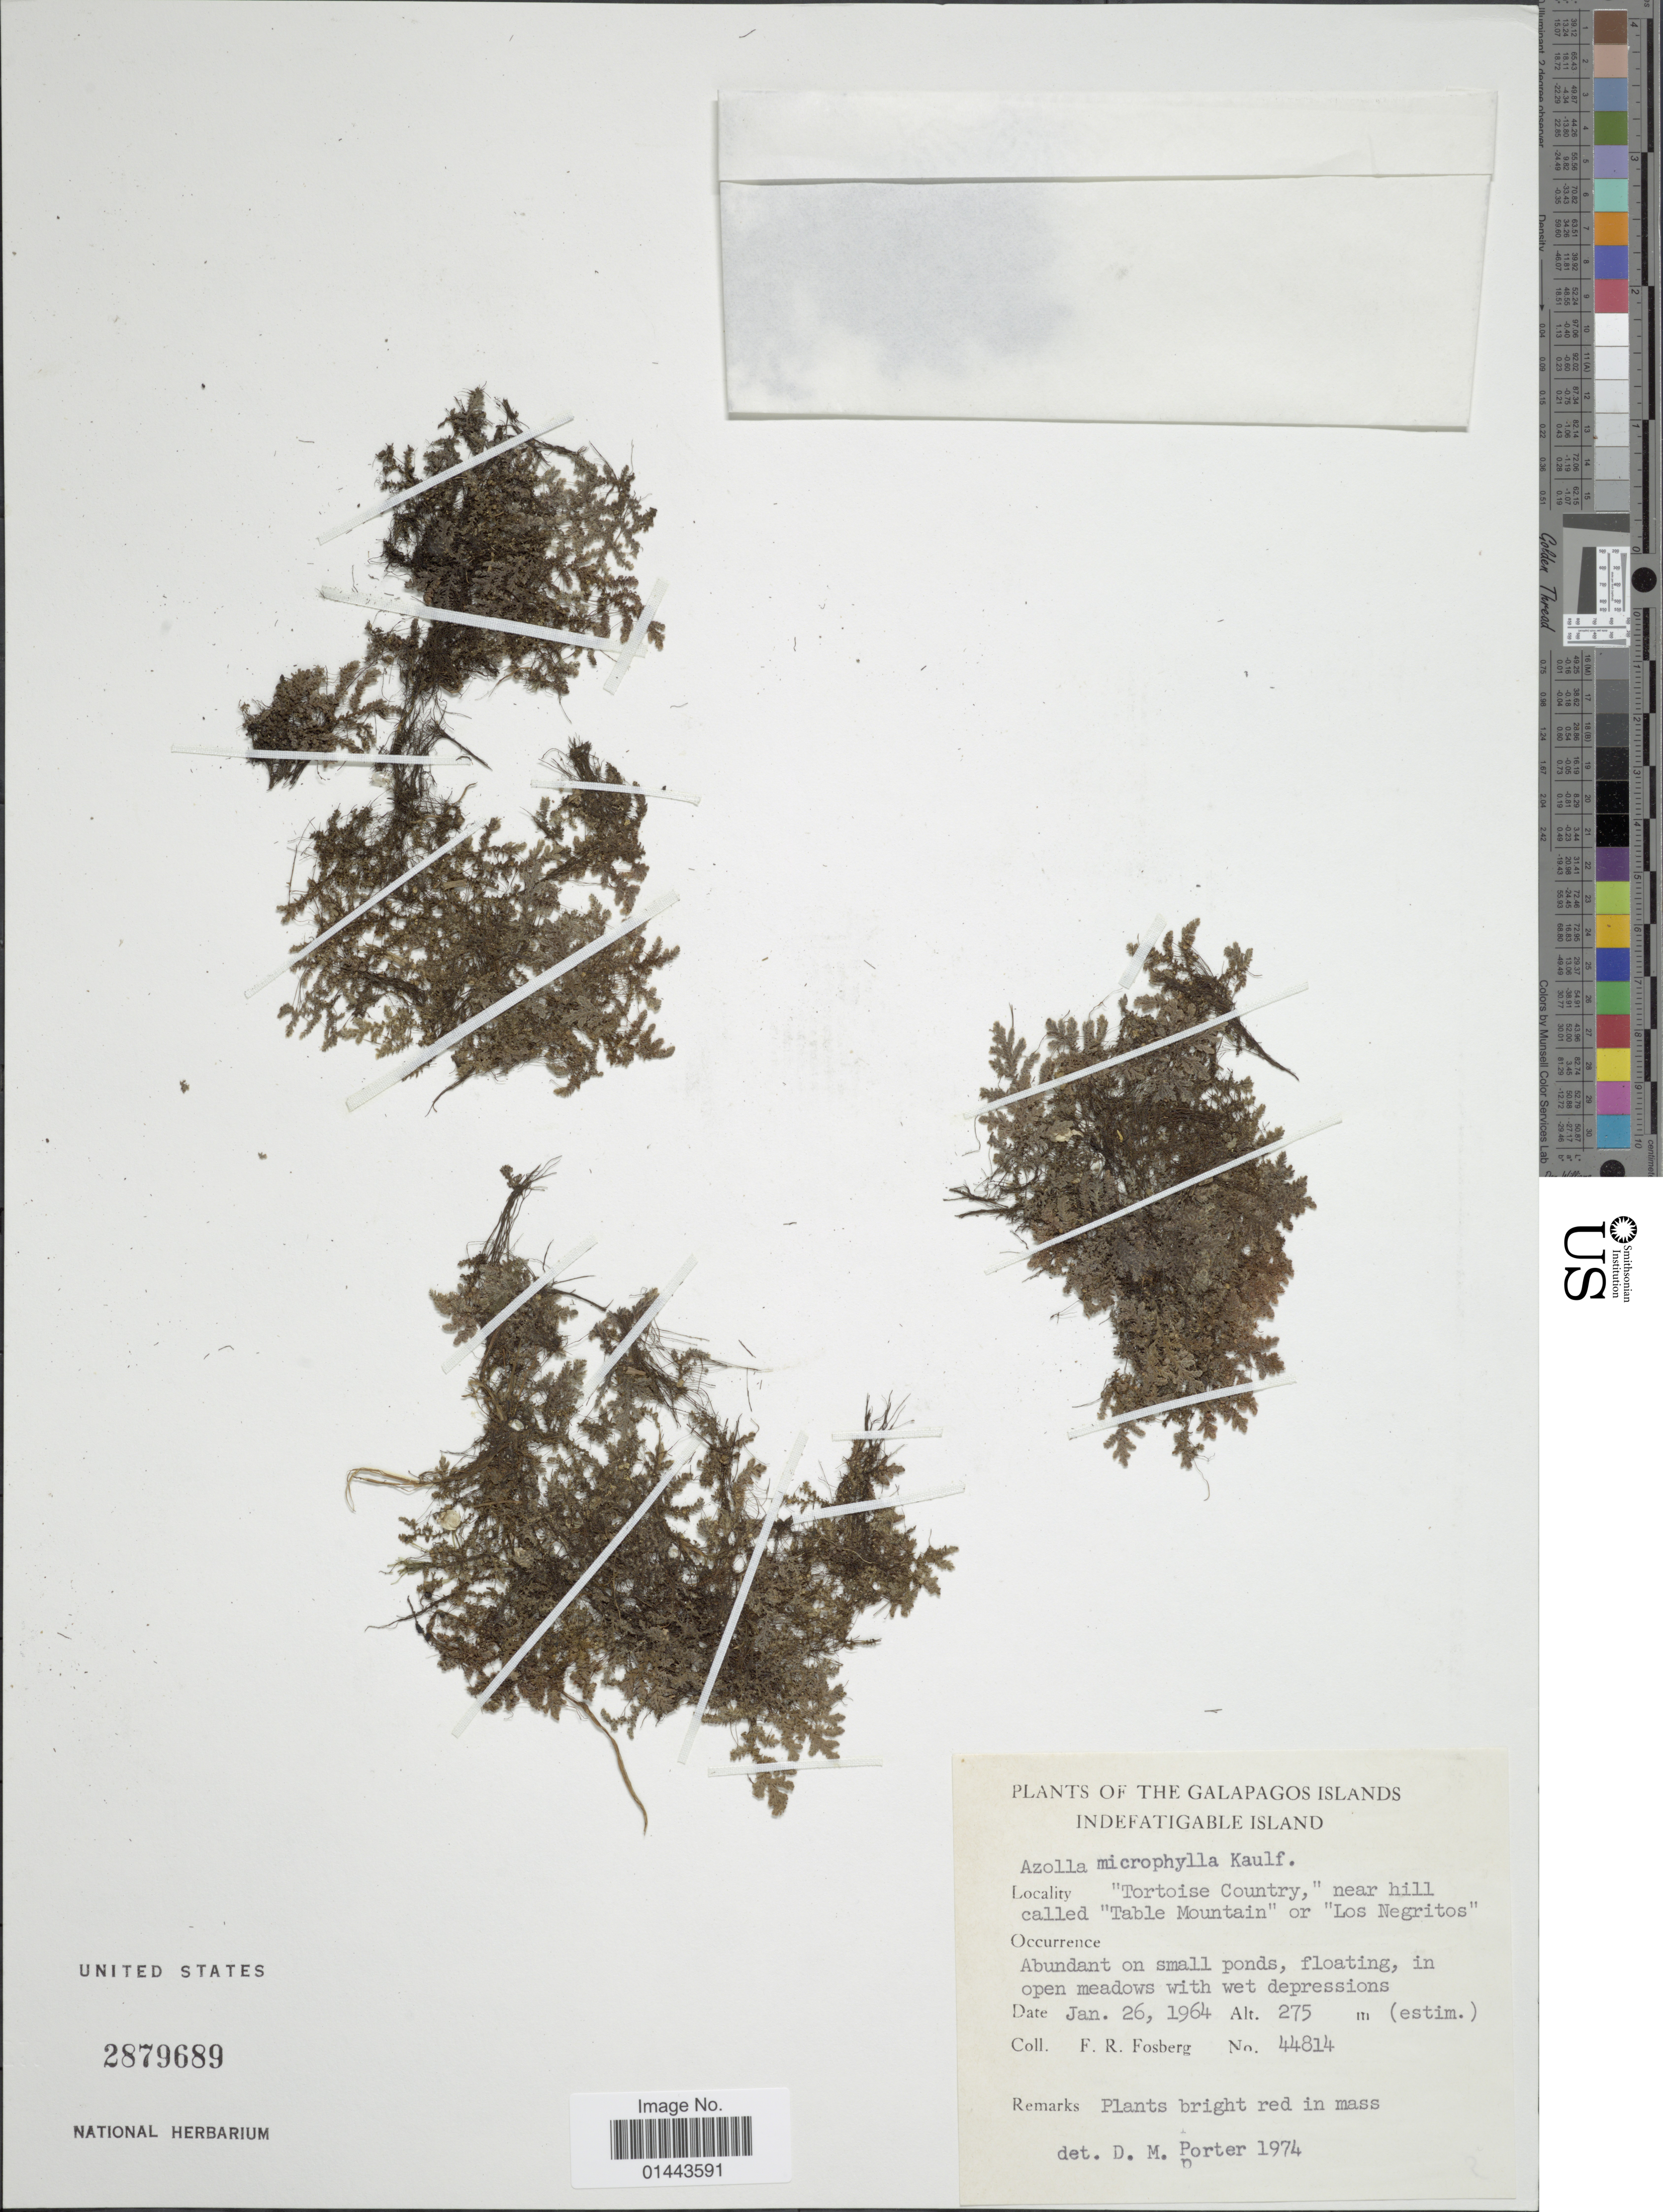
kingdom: Plantae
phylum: Tracheophyta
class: Polypodiopsida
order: Salviniales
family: Salviniaceae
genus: Azolla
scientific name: Azolla microphylla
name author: Kaulf.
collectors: F. R. Fosberg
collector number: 44814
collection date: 1964-01-26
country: Ecuador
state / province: Colón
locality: Galapagos Islands. Indefatigable Island. Tortoise Country, near hill called "Table Mountain"or Los Negritos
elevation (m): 275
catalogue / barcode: US 2879689